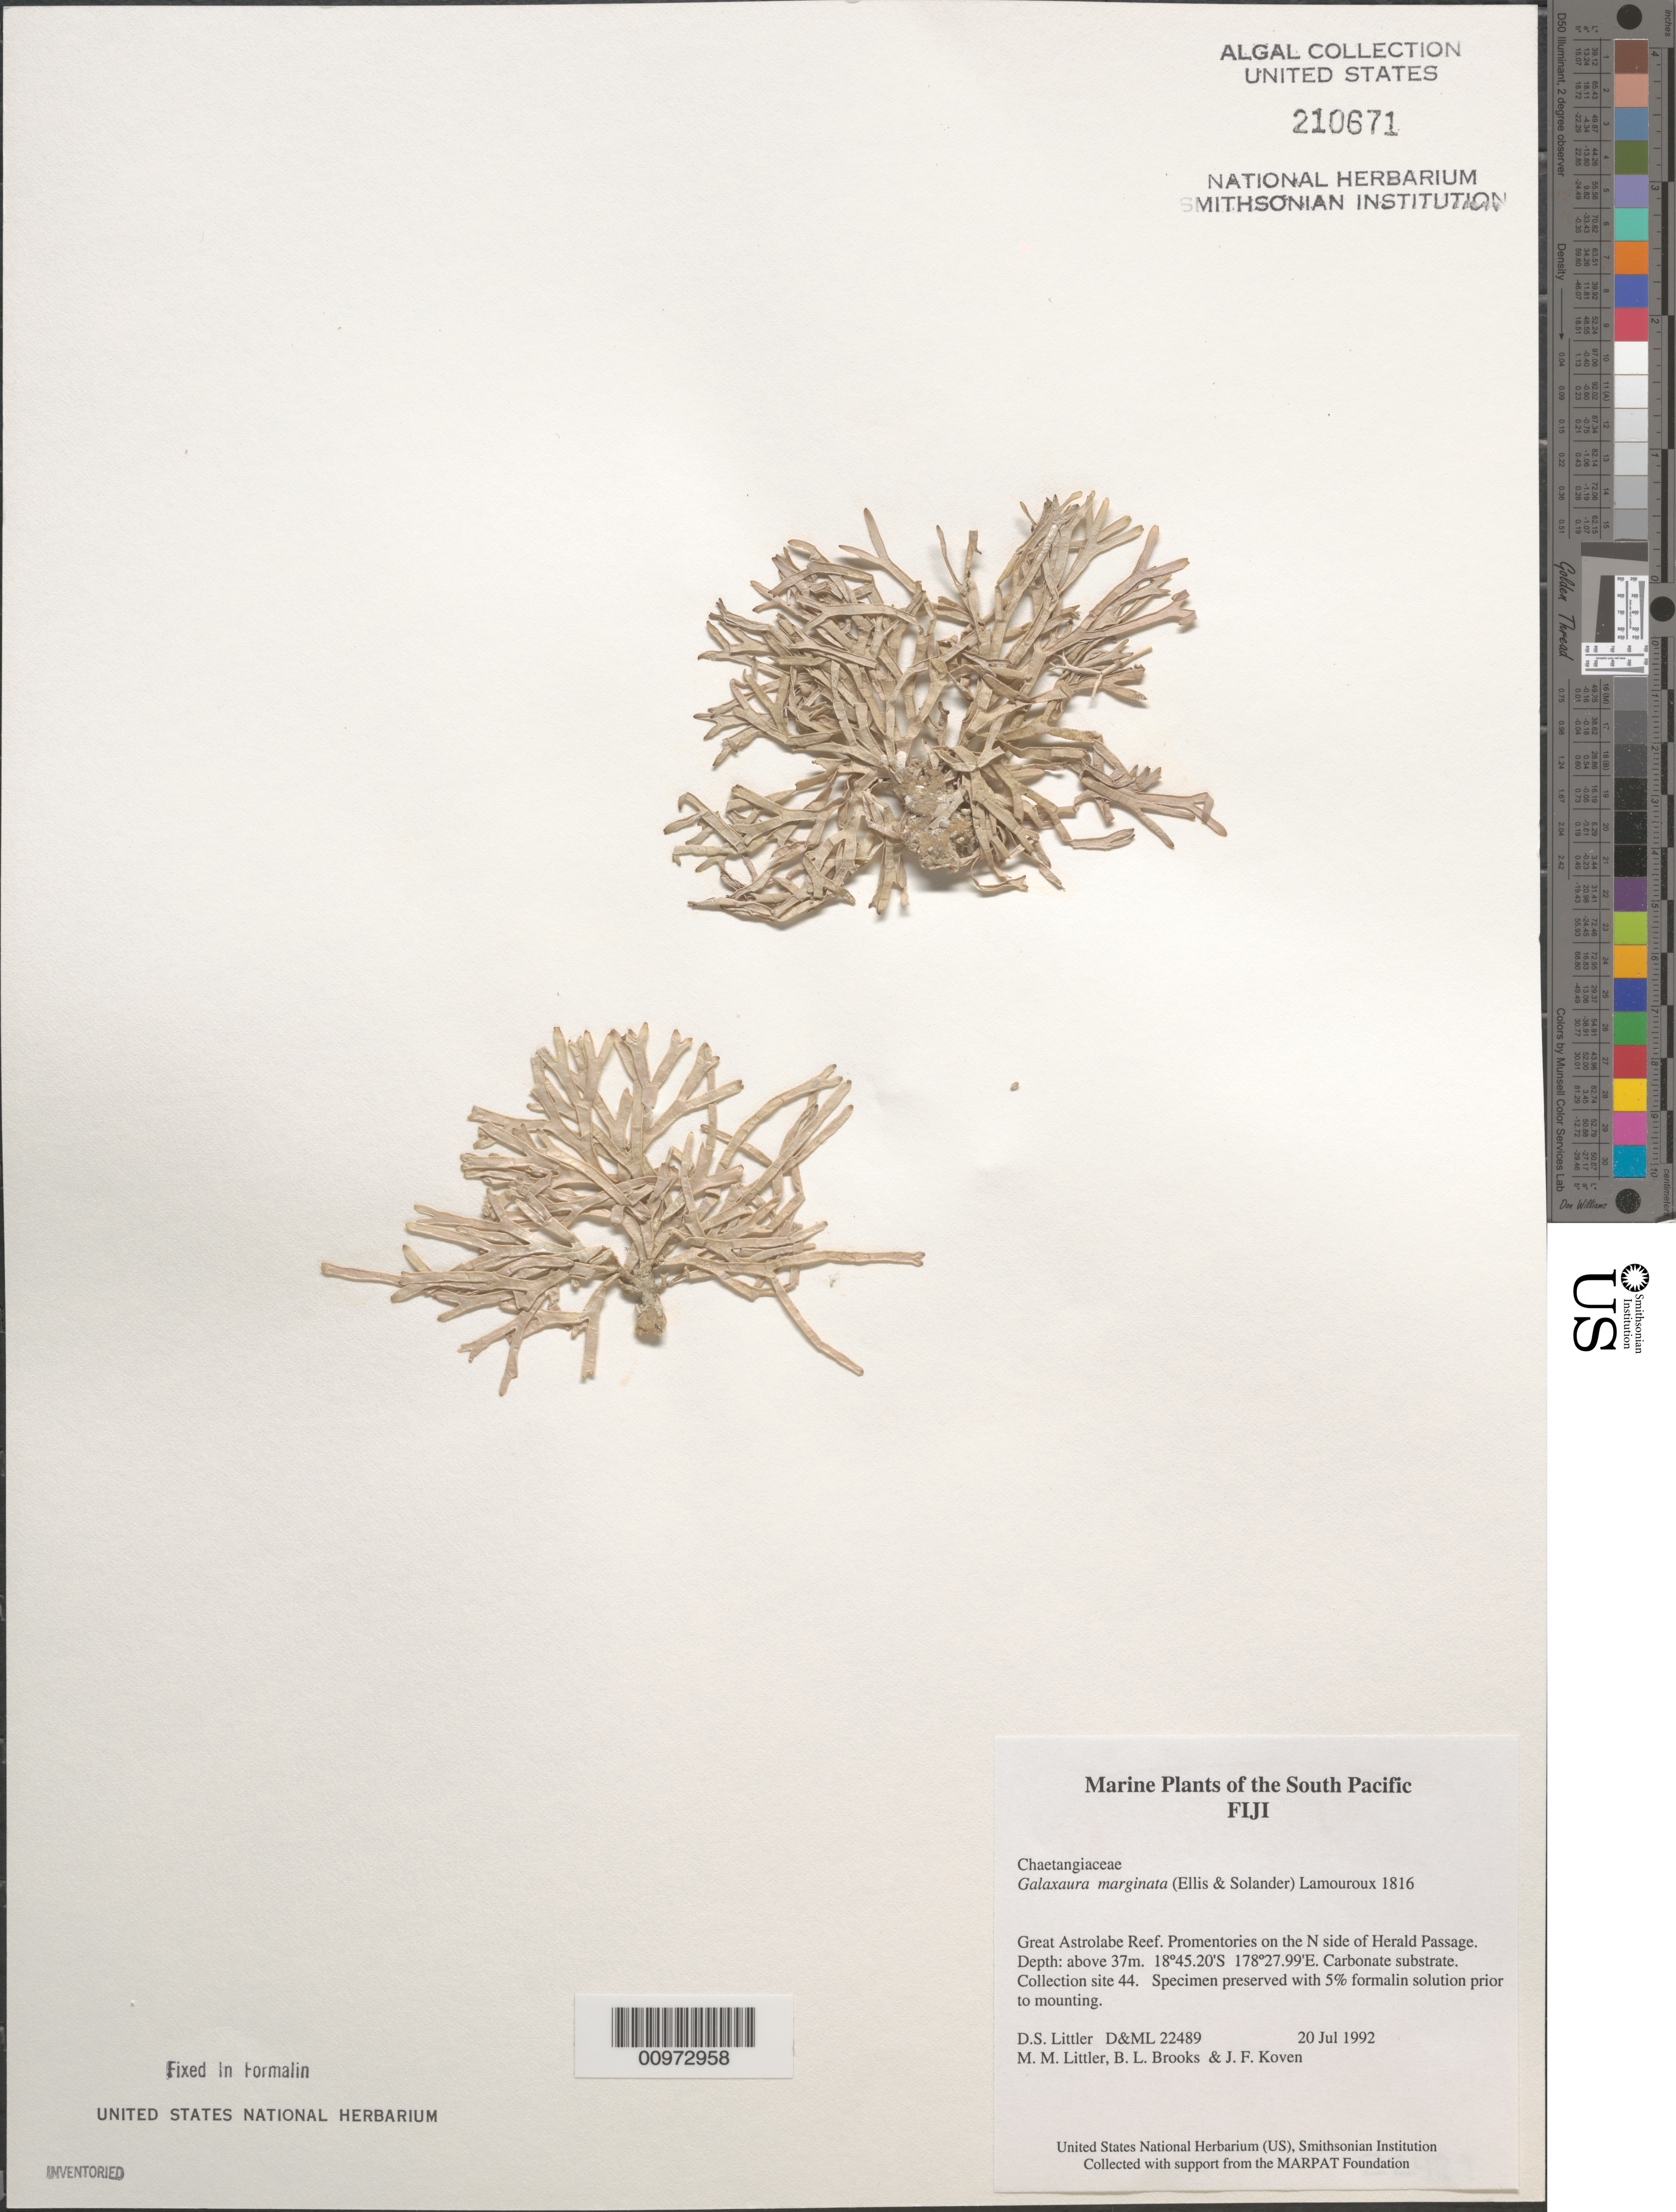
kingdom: Plantae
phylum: Rhodophyta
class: Florideophyceae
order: Nemaliales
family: Galaxauraceae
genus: Galaxaura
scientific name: Galaxaura marginata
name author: (J. Ellis & Sol.) J.V.Lamouroux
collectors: D. S. Littler, M. M. Littler, B. Brooks & J. Koven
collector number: D&ML 22489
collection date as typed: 20 Jul 1992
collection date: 1992-07-20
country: Fiji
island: Great Astrolabe Reef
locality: Great Astrolabe Reef, promentories on north side of Herald Passage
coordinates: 18 45.20'S, 178 27.99'E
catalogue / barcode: US 210671